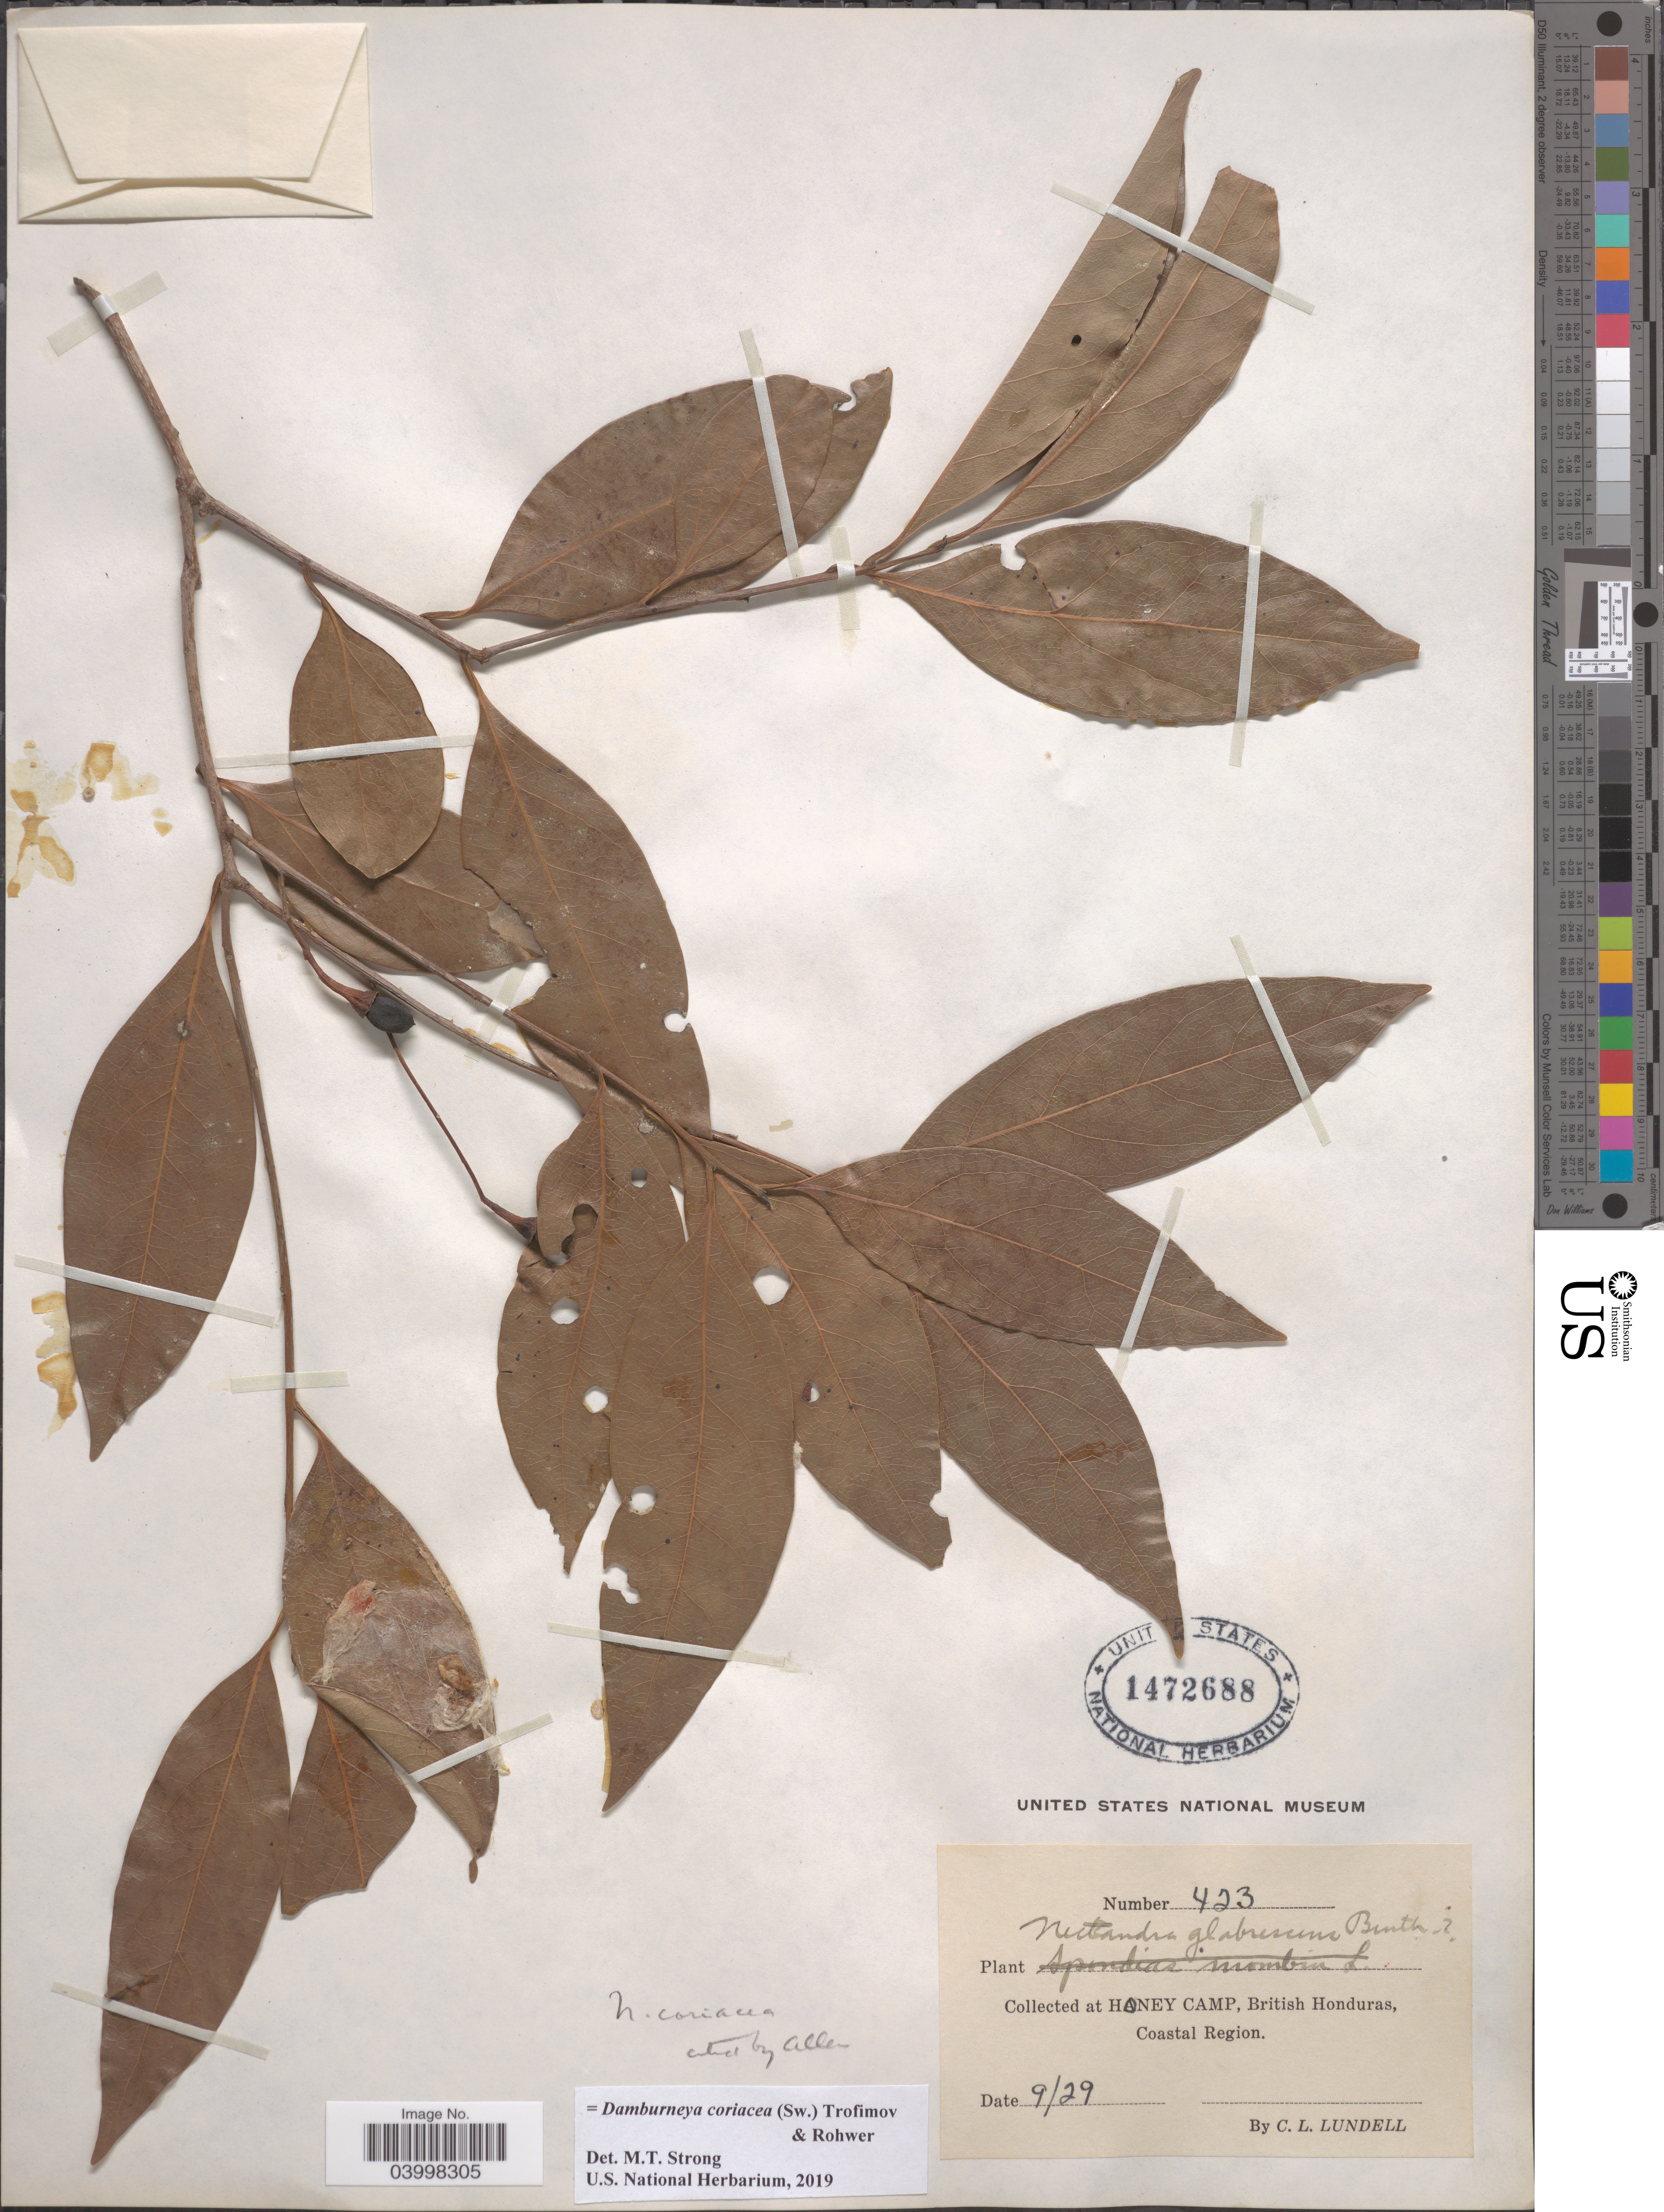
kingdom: Plantae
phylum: Tracheophyta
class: Magnoliopsida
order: Laurales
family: Lauraceae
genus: Damburneya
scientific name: Damburneya coriacea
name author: (Sw.) Trofimov & Rohwer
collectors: C. L. Lundell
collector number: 423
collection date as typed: Transcribed d/m/y: /9/29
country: Belize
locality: Honey Camp, British Honduras, Coastal Region.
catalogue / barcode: US 1472688